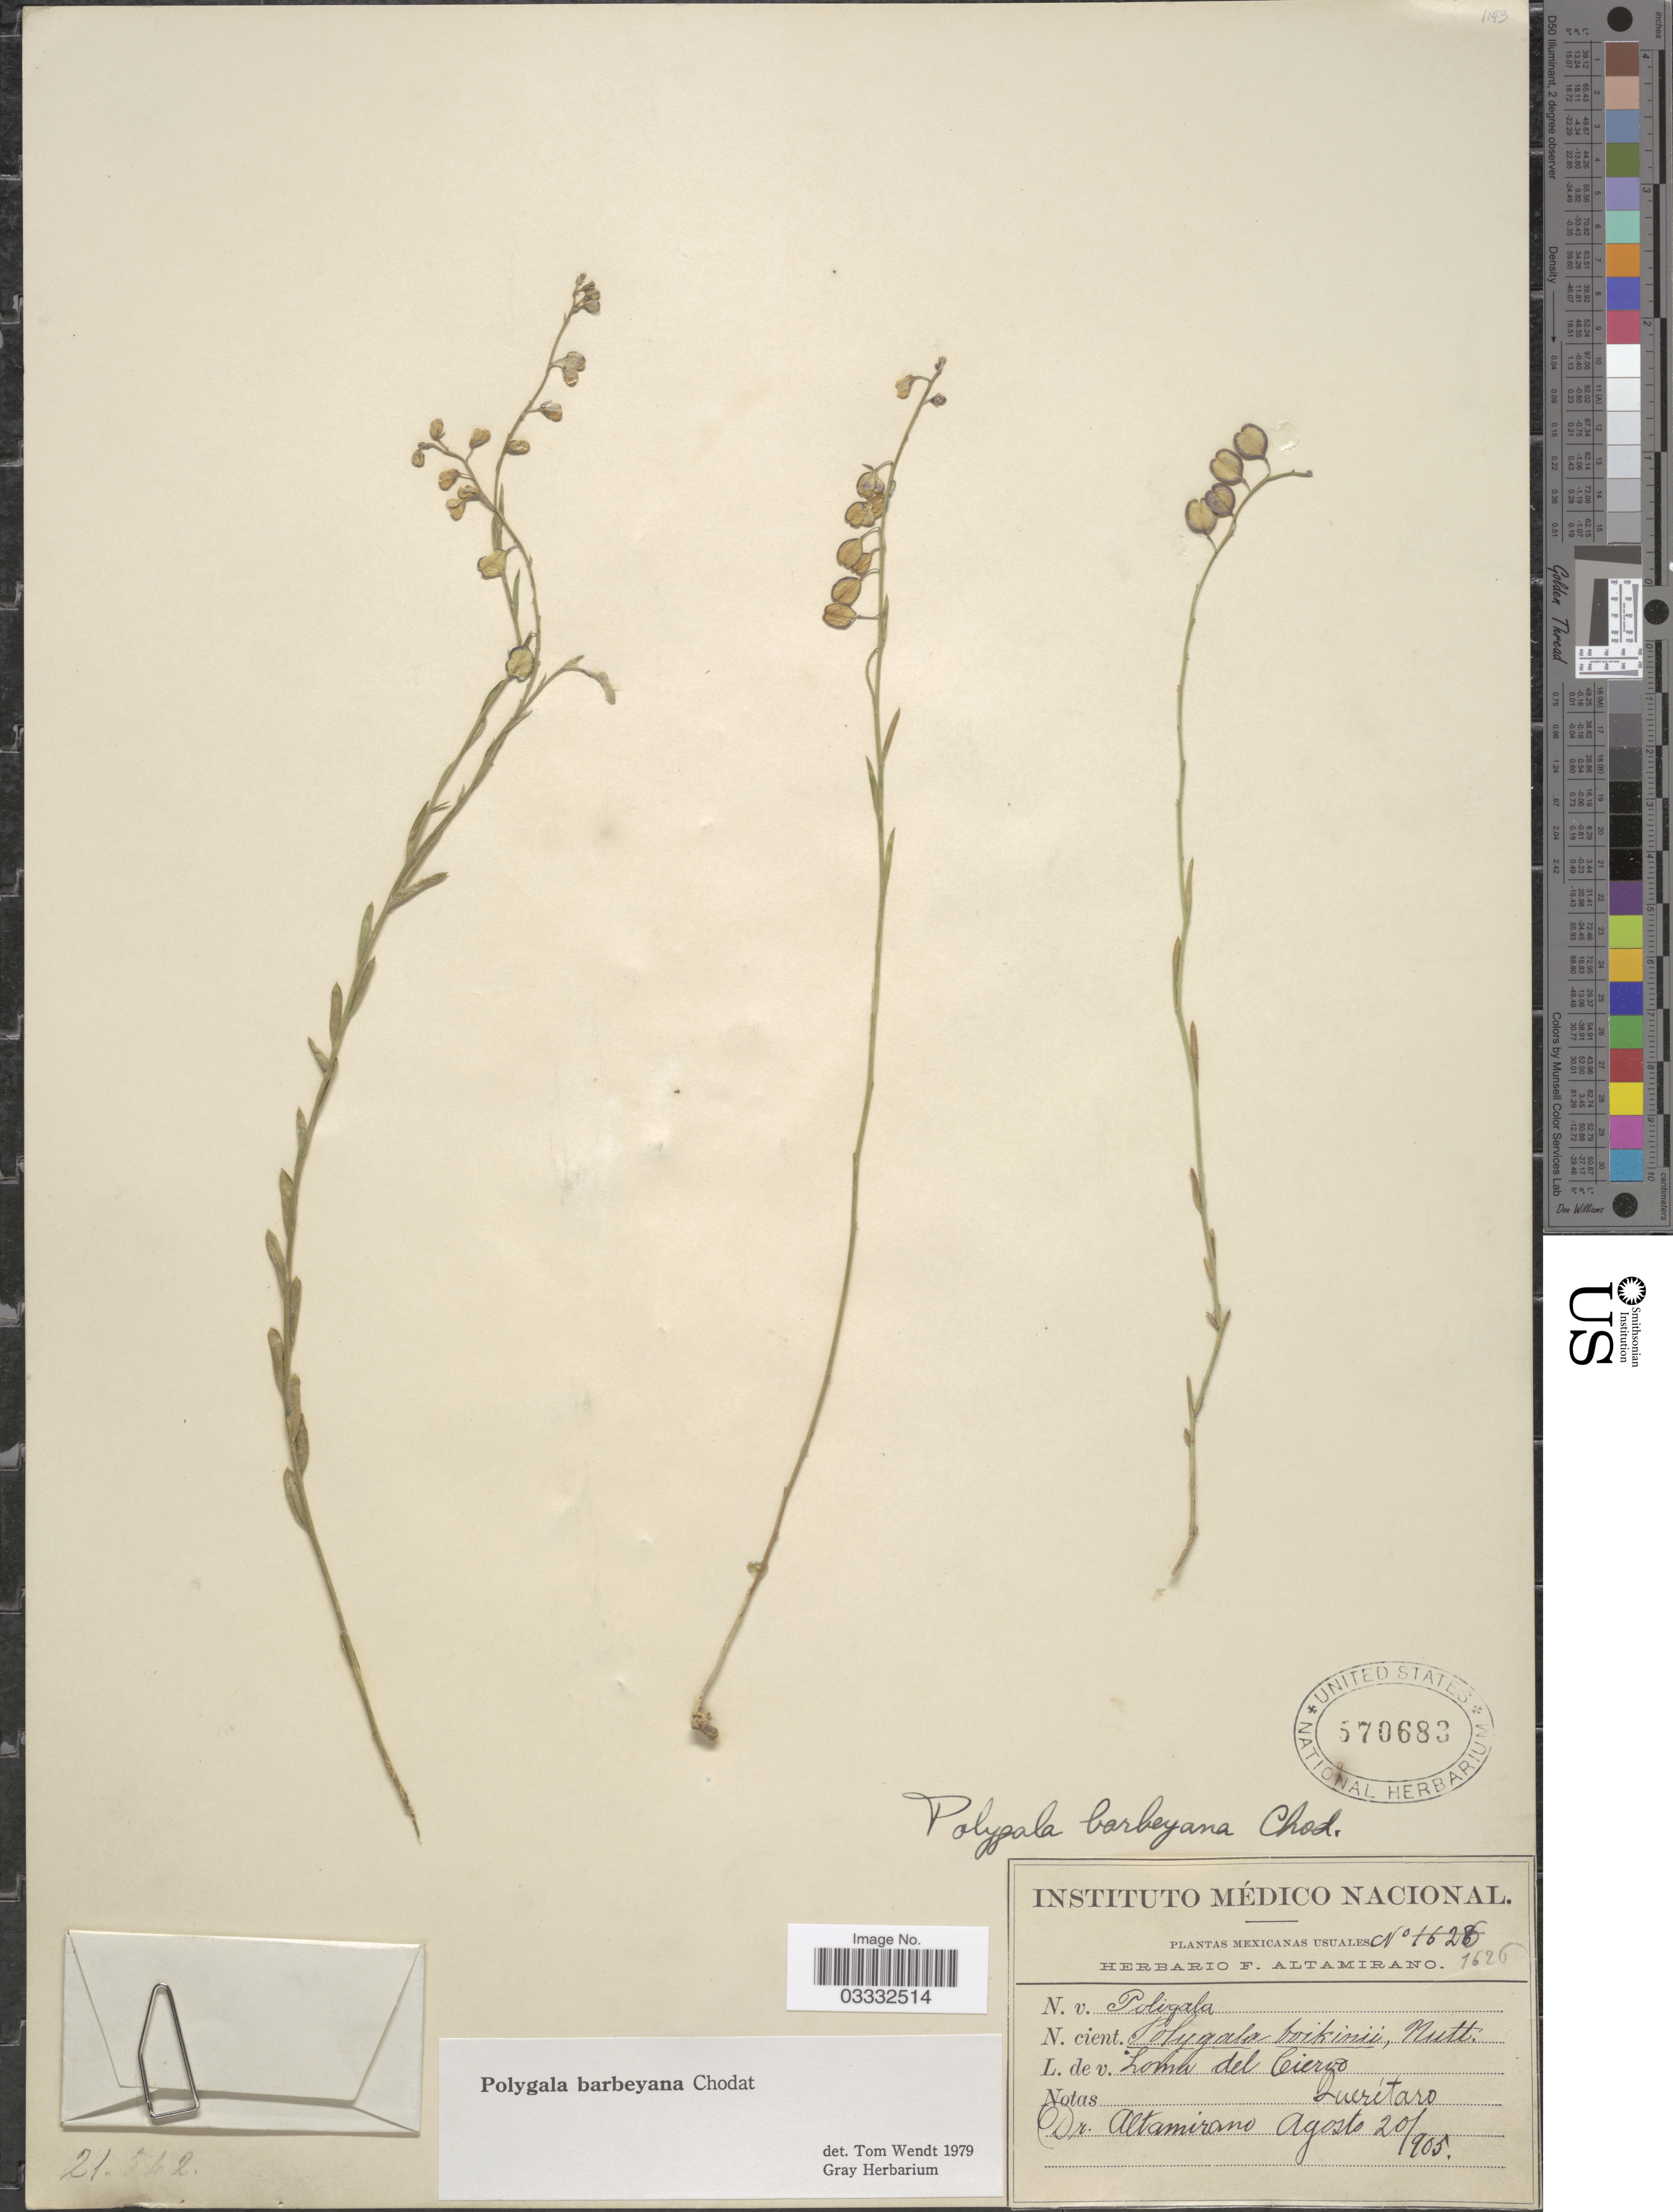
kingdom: Plantae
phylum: Tracheophyta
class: Magnoliopsida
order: Fabales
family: Polygalaceae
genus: Hebecarpa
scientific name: Hebecarpa barbeyana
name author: (Chodat) J.R. Abbott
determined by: Strong, Mark T., (BOT), Smithsonian Institution - National Museum of Natural History (UNITED STATES)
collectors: -. Altamirano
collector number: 1626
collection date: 1905-08-20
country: Mexico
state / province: Querétaro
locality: Loma del Ciervo.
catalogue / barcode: US 570683